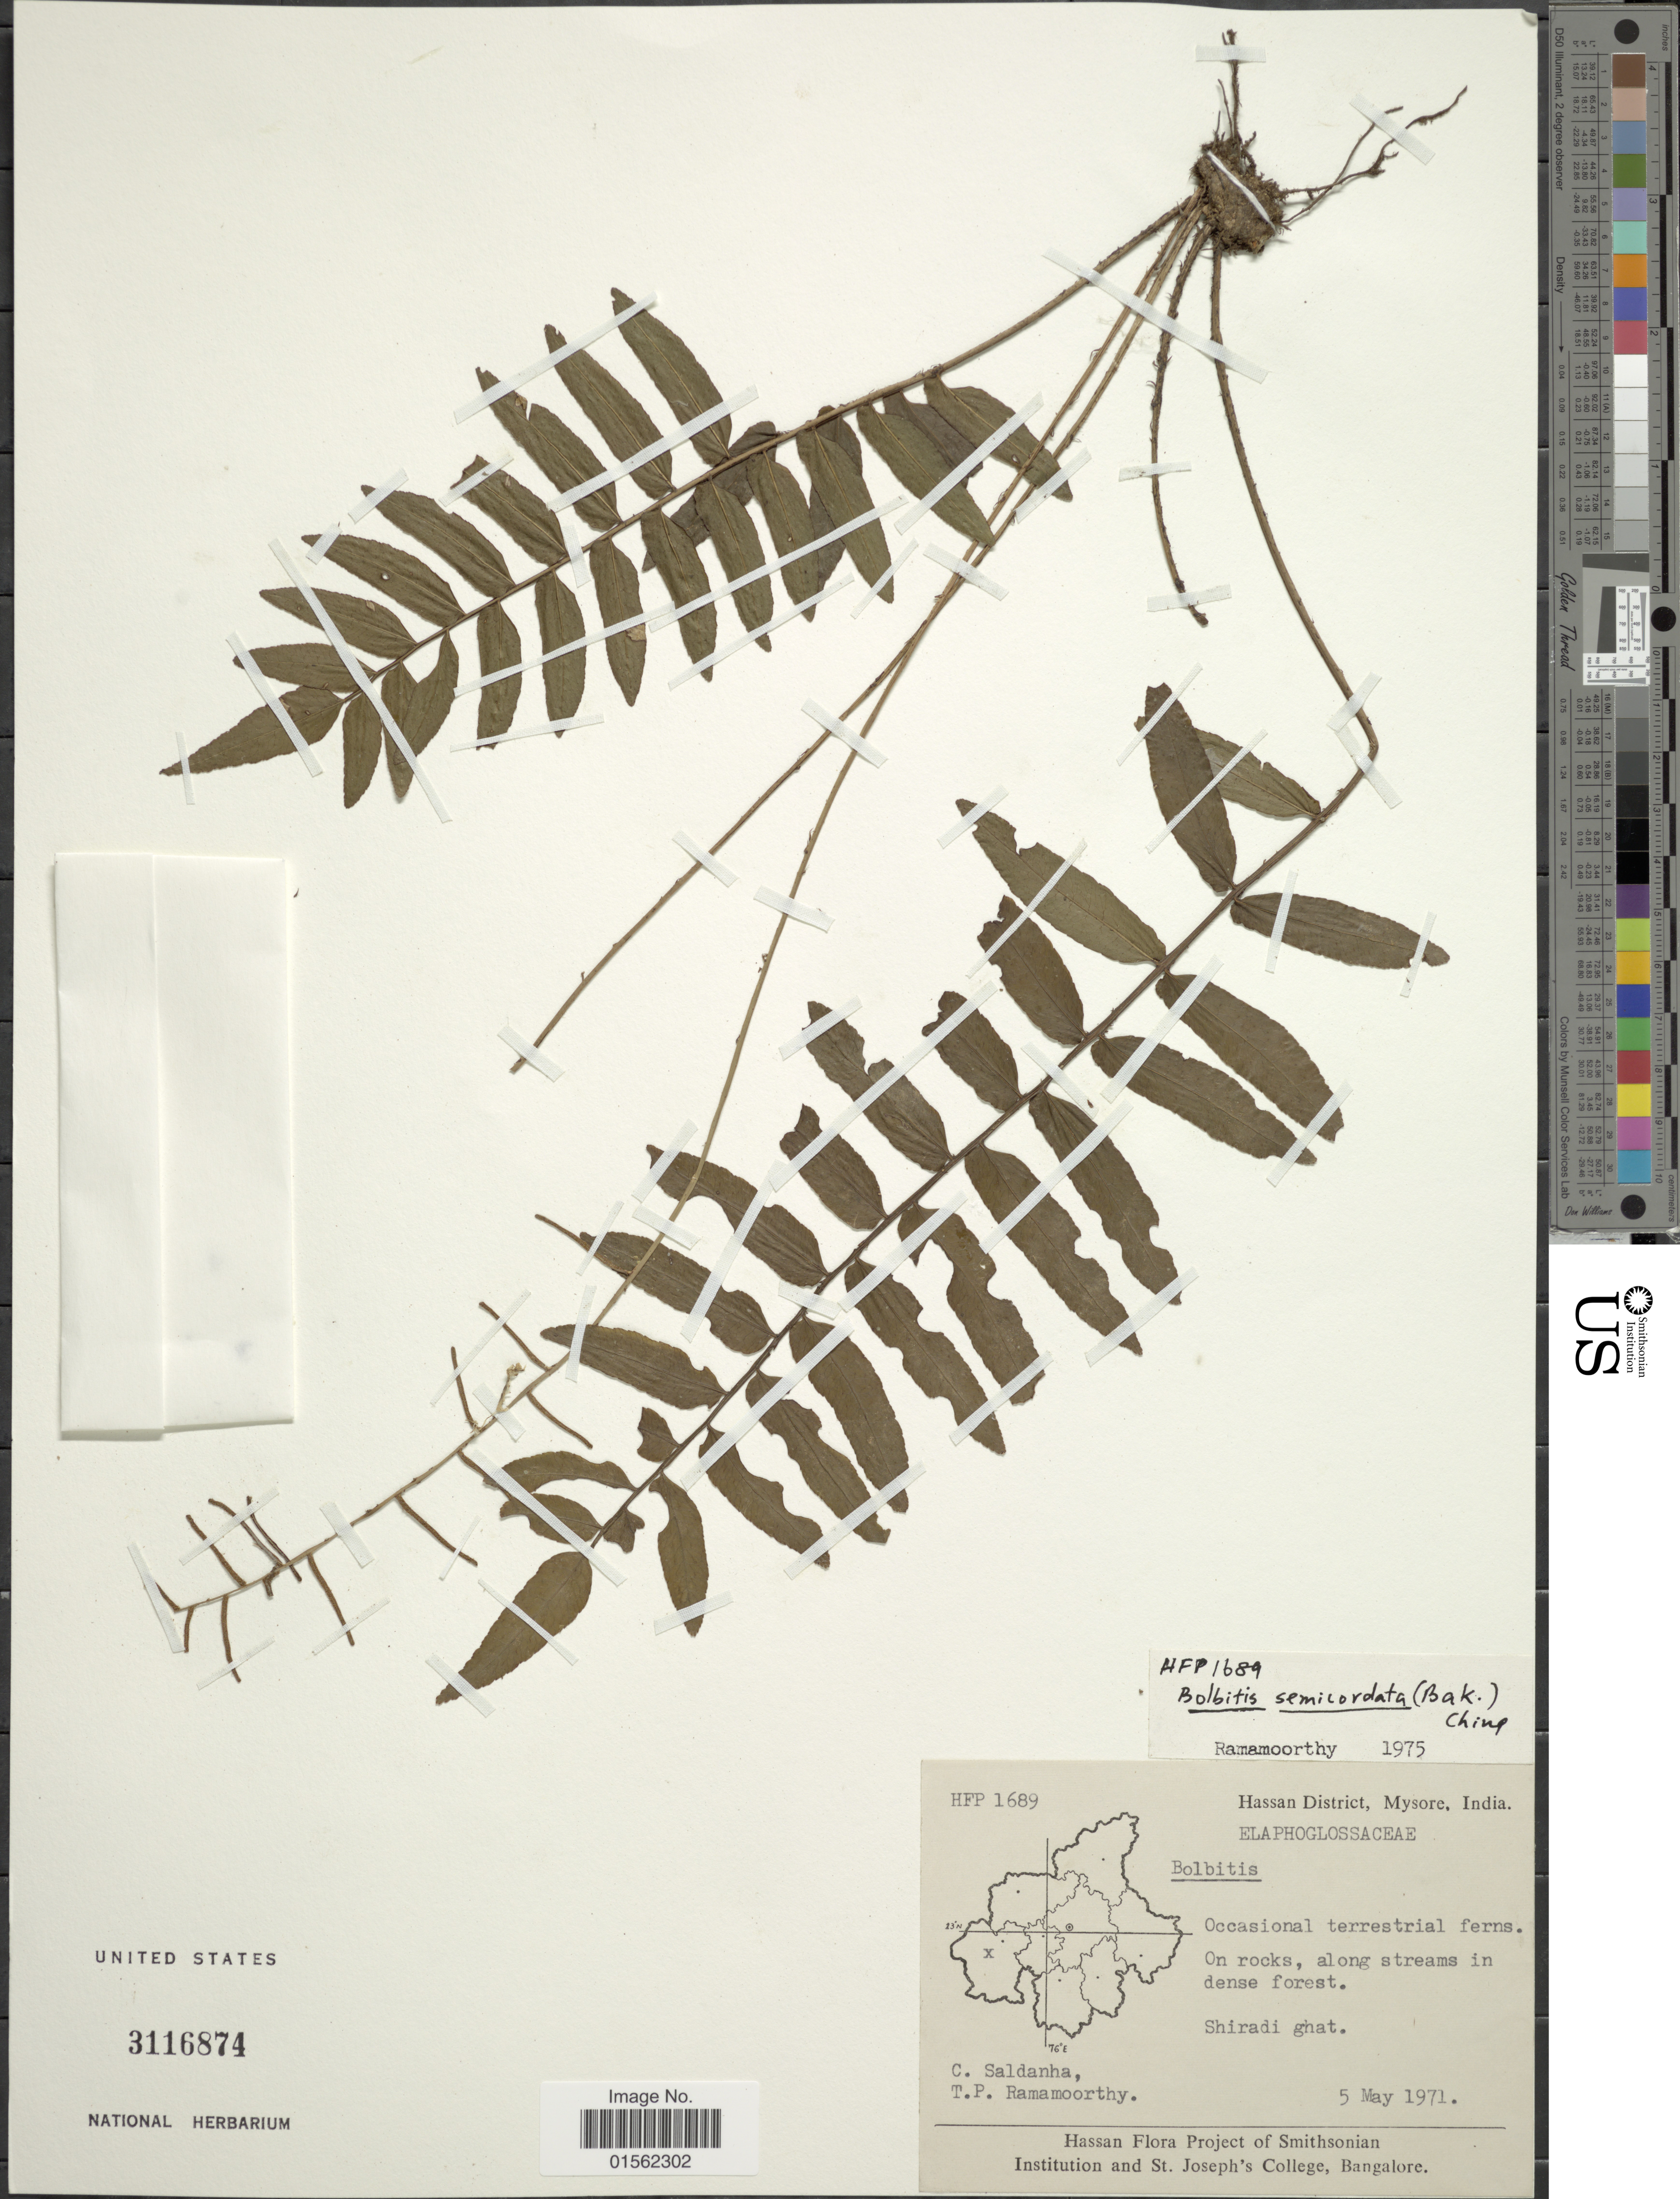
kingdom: Plantae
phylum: Tracheophyta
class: Polypodiopsida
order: Polypodiales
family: Dryopteridaceae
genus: Bolbitis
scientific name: Bolbitis semicordata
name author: (Baker) Ching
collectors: C. Saldanha & T. P. Ramamoorthy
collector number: HFP1689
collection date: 1971-05-05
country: India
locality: Hassa District, Mysore, Shiradi ghat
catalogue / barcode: US 3116874